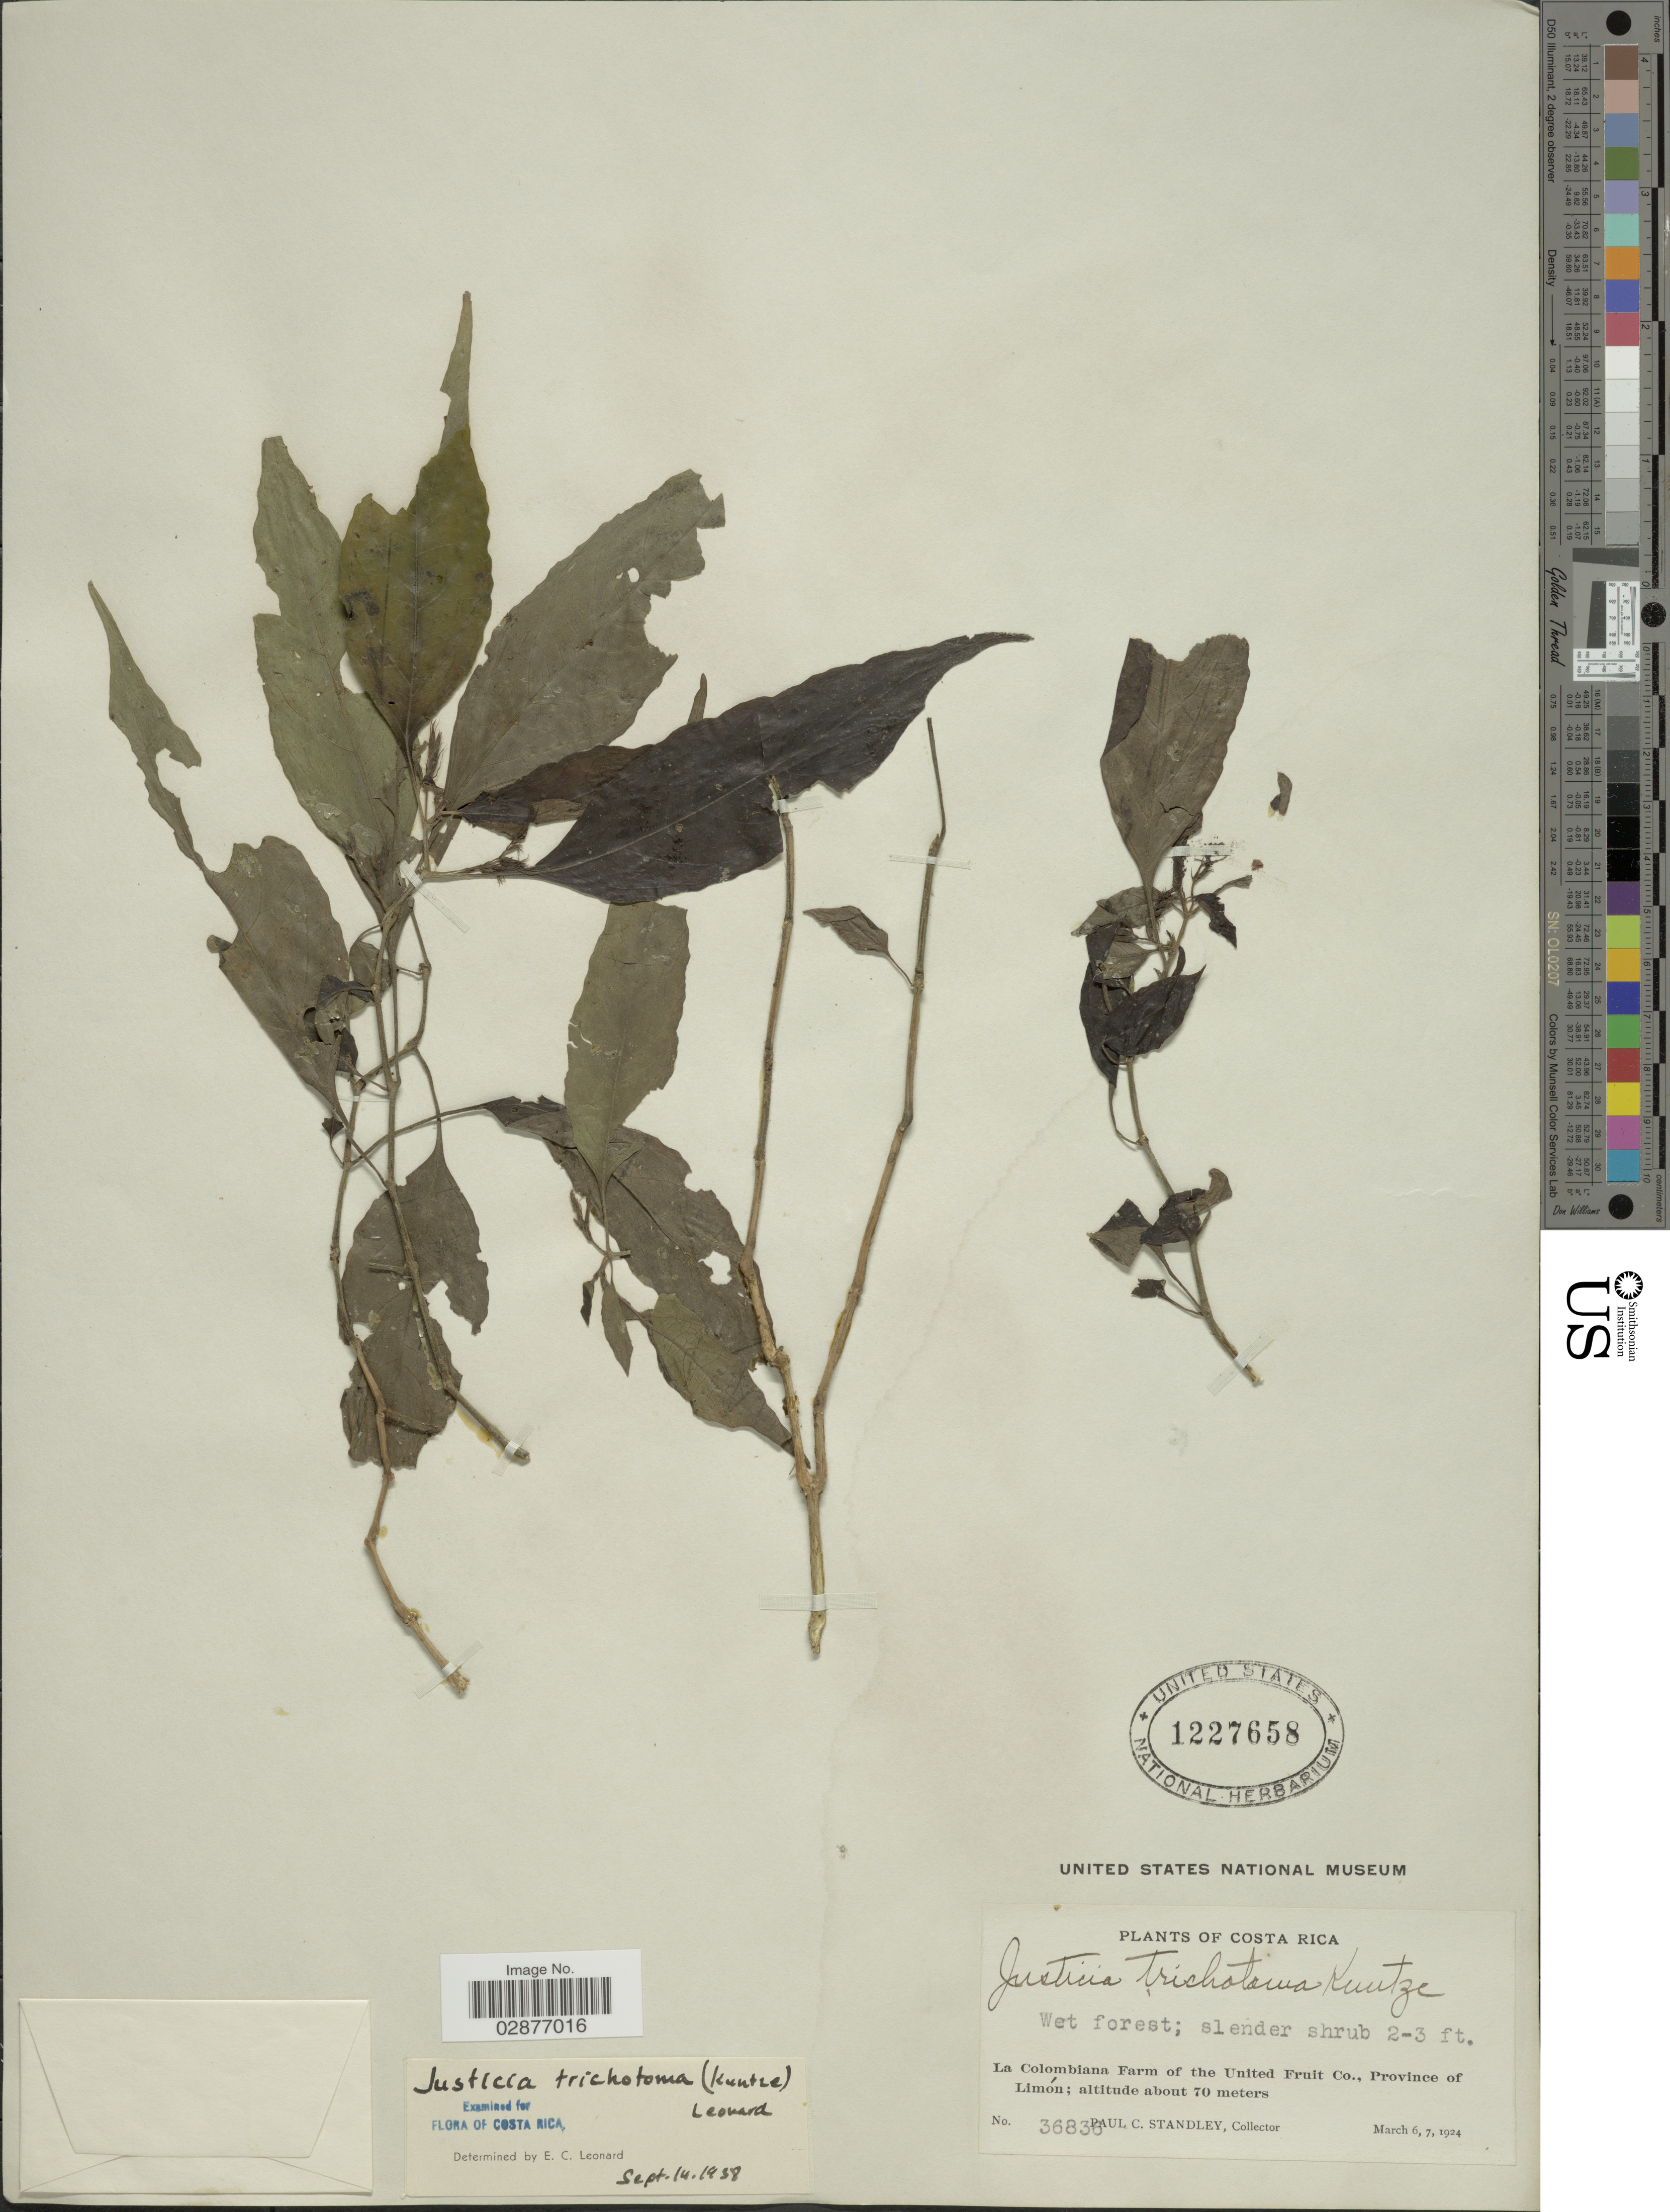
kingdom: Plantae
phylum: Tracheophyta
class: Magnoliopsida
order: Lamiales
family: Acanthaceae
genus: Justicia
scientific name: Justicia trichotoma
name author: (Kuntze) Leonard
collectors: P. C. Standley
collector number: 36836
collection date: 1924-03-06/1924-03-07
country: Costa Rica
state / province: Limón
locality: La Colombiana Farm of the United Fruit Co.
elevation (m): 70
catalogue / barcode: US 1227658